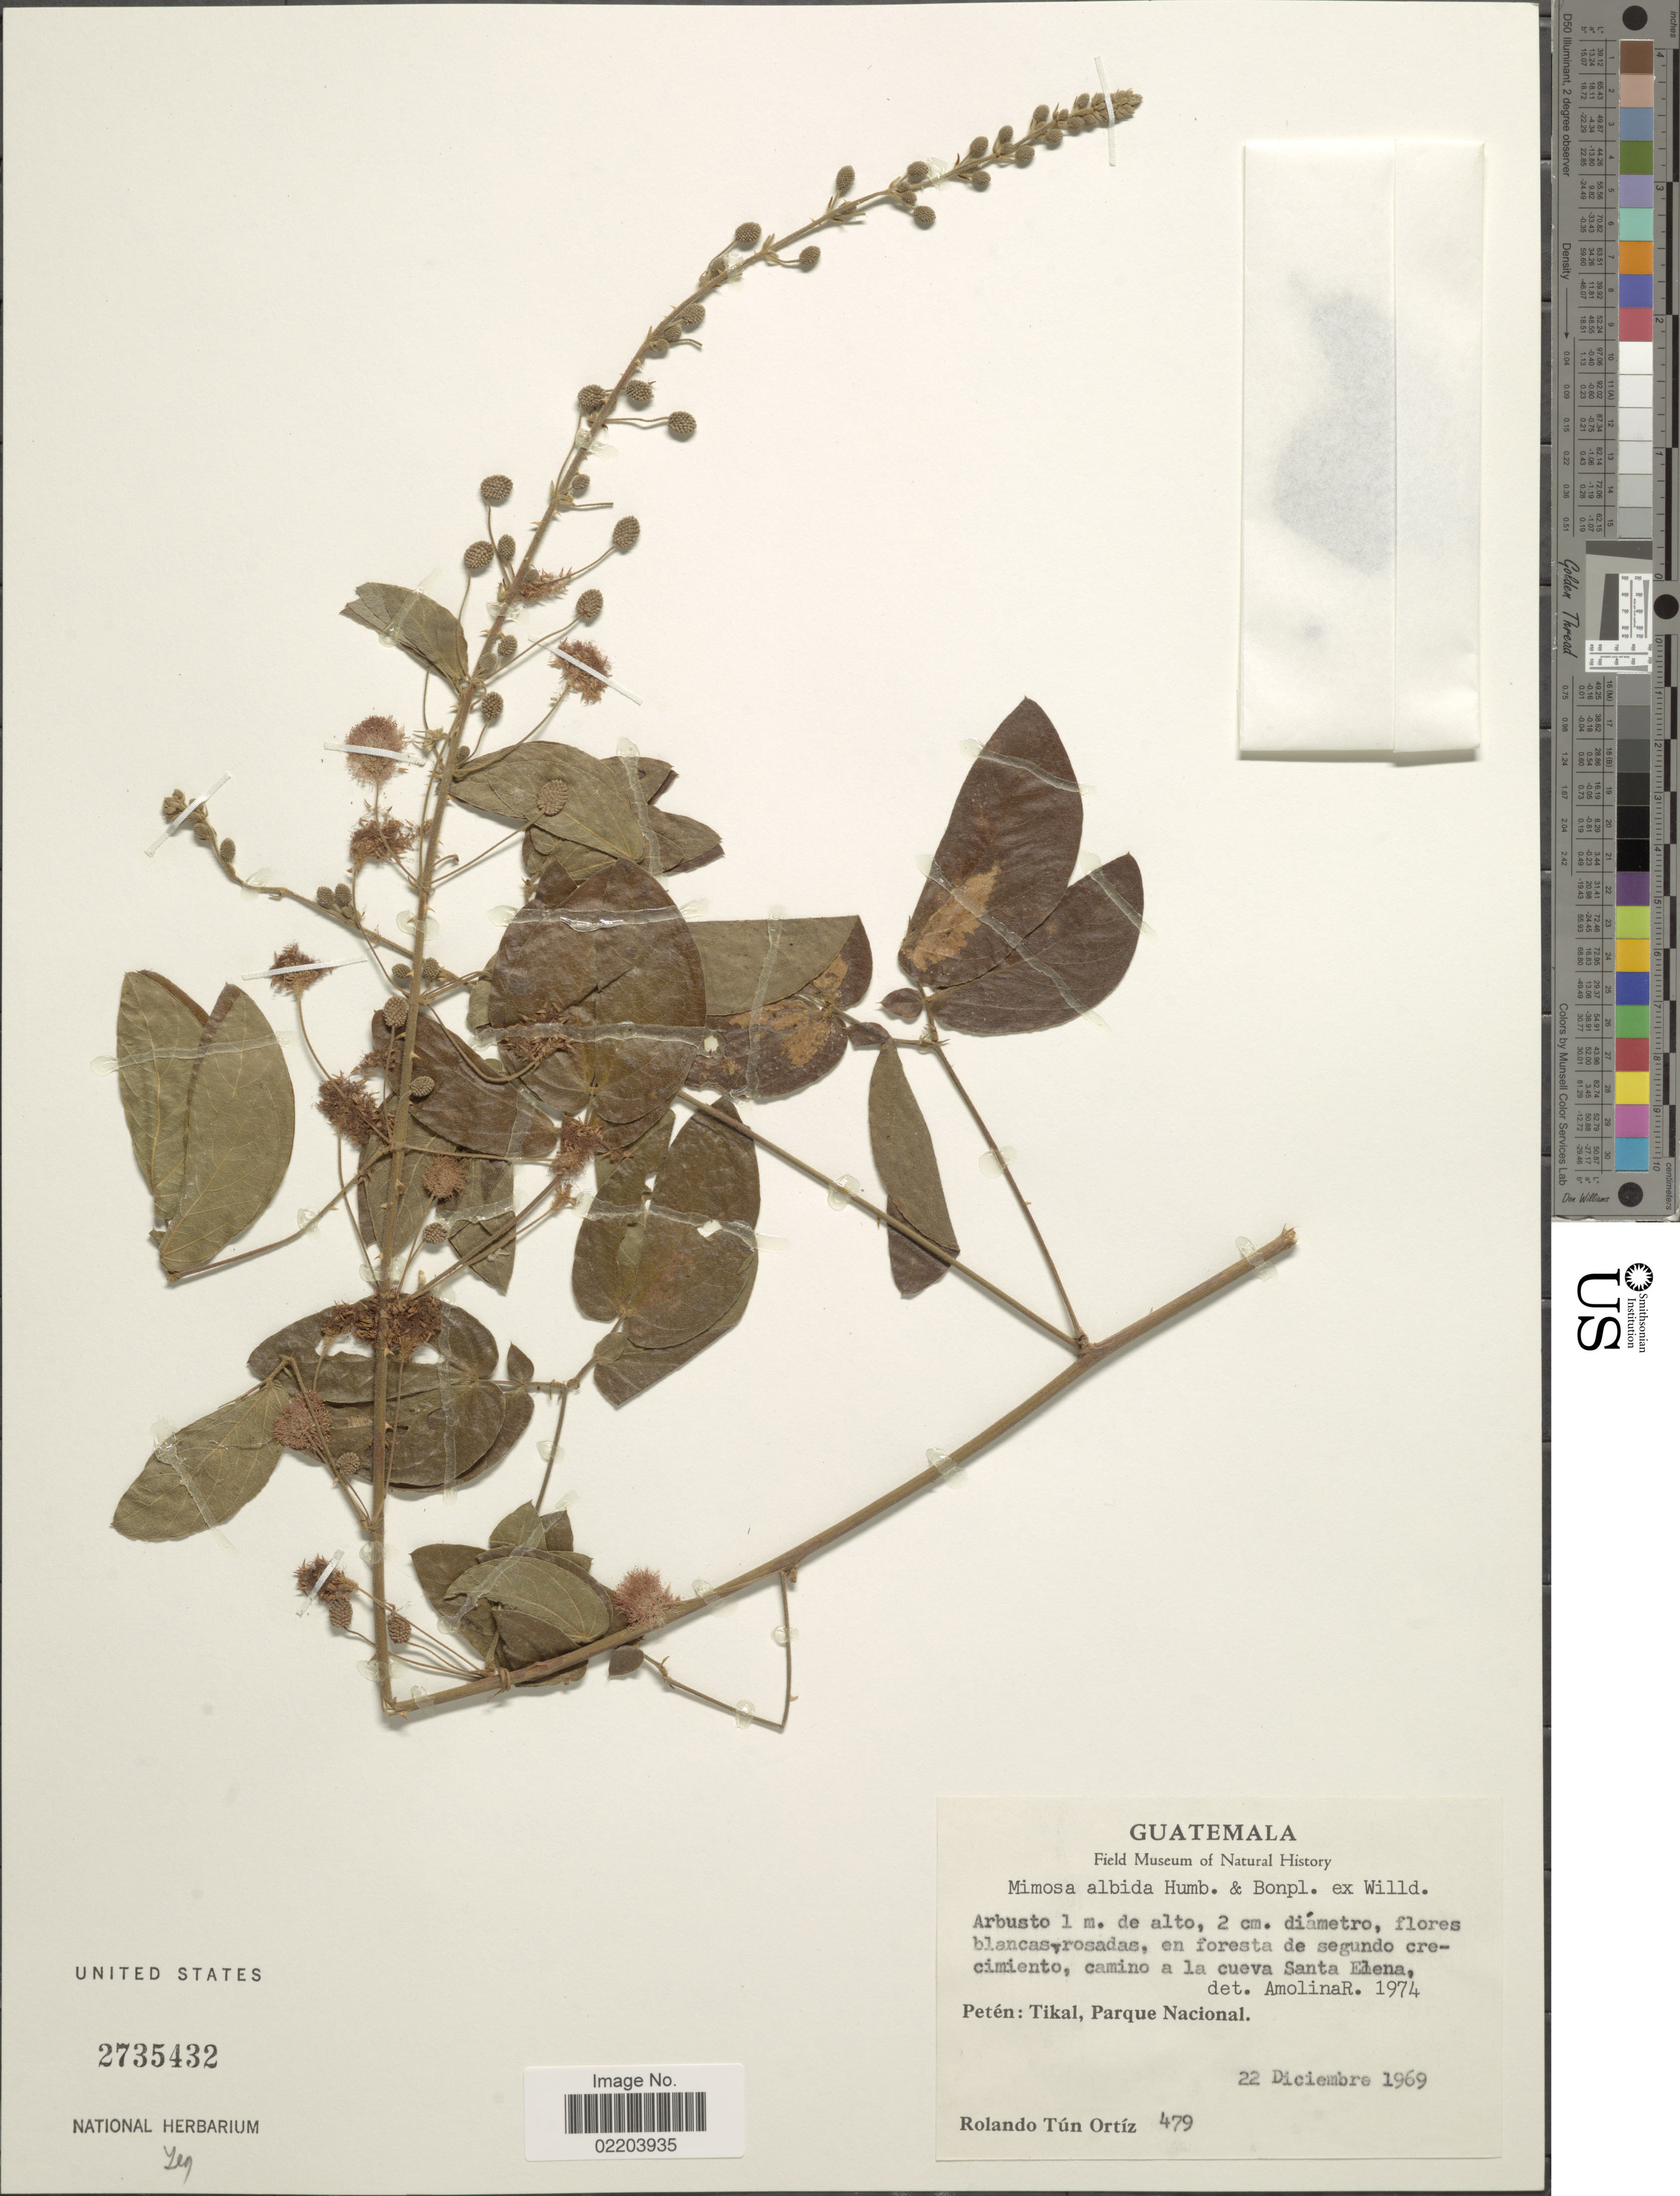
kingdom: Plantae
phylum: Tracheophyta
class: Magnoliopsida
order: Fabales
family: Fabaceae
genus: Mimosa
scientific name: Mimosa albida var. strigosa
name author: (Willd.) B.L. Rob.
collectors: R. T. Ortíz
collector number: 479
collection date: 1969-12-22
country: Guatemala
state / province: El Petén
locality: Camino a la cueva Santa Elena. Petén: Tikal, Parque Nacional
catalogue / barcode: US 2735432